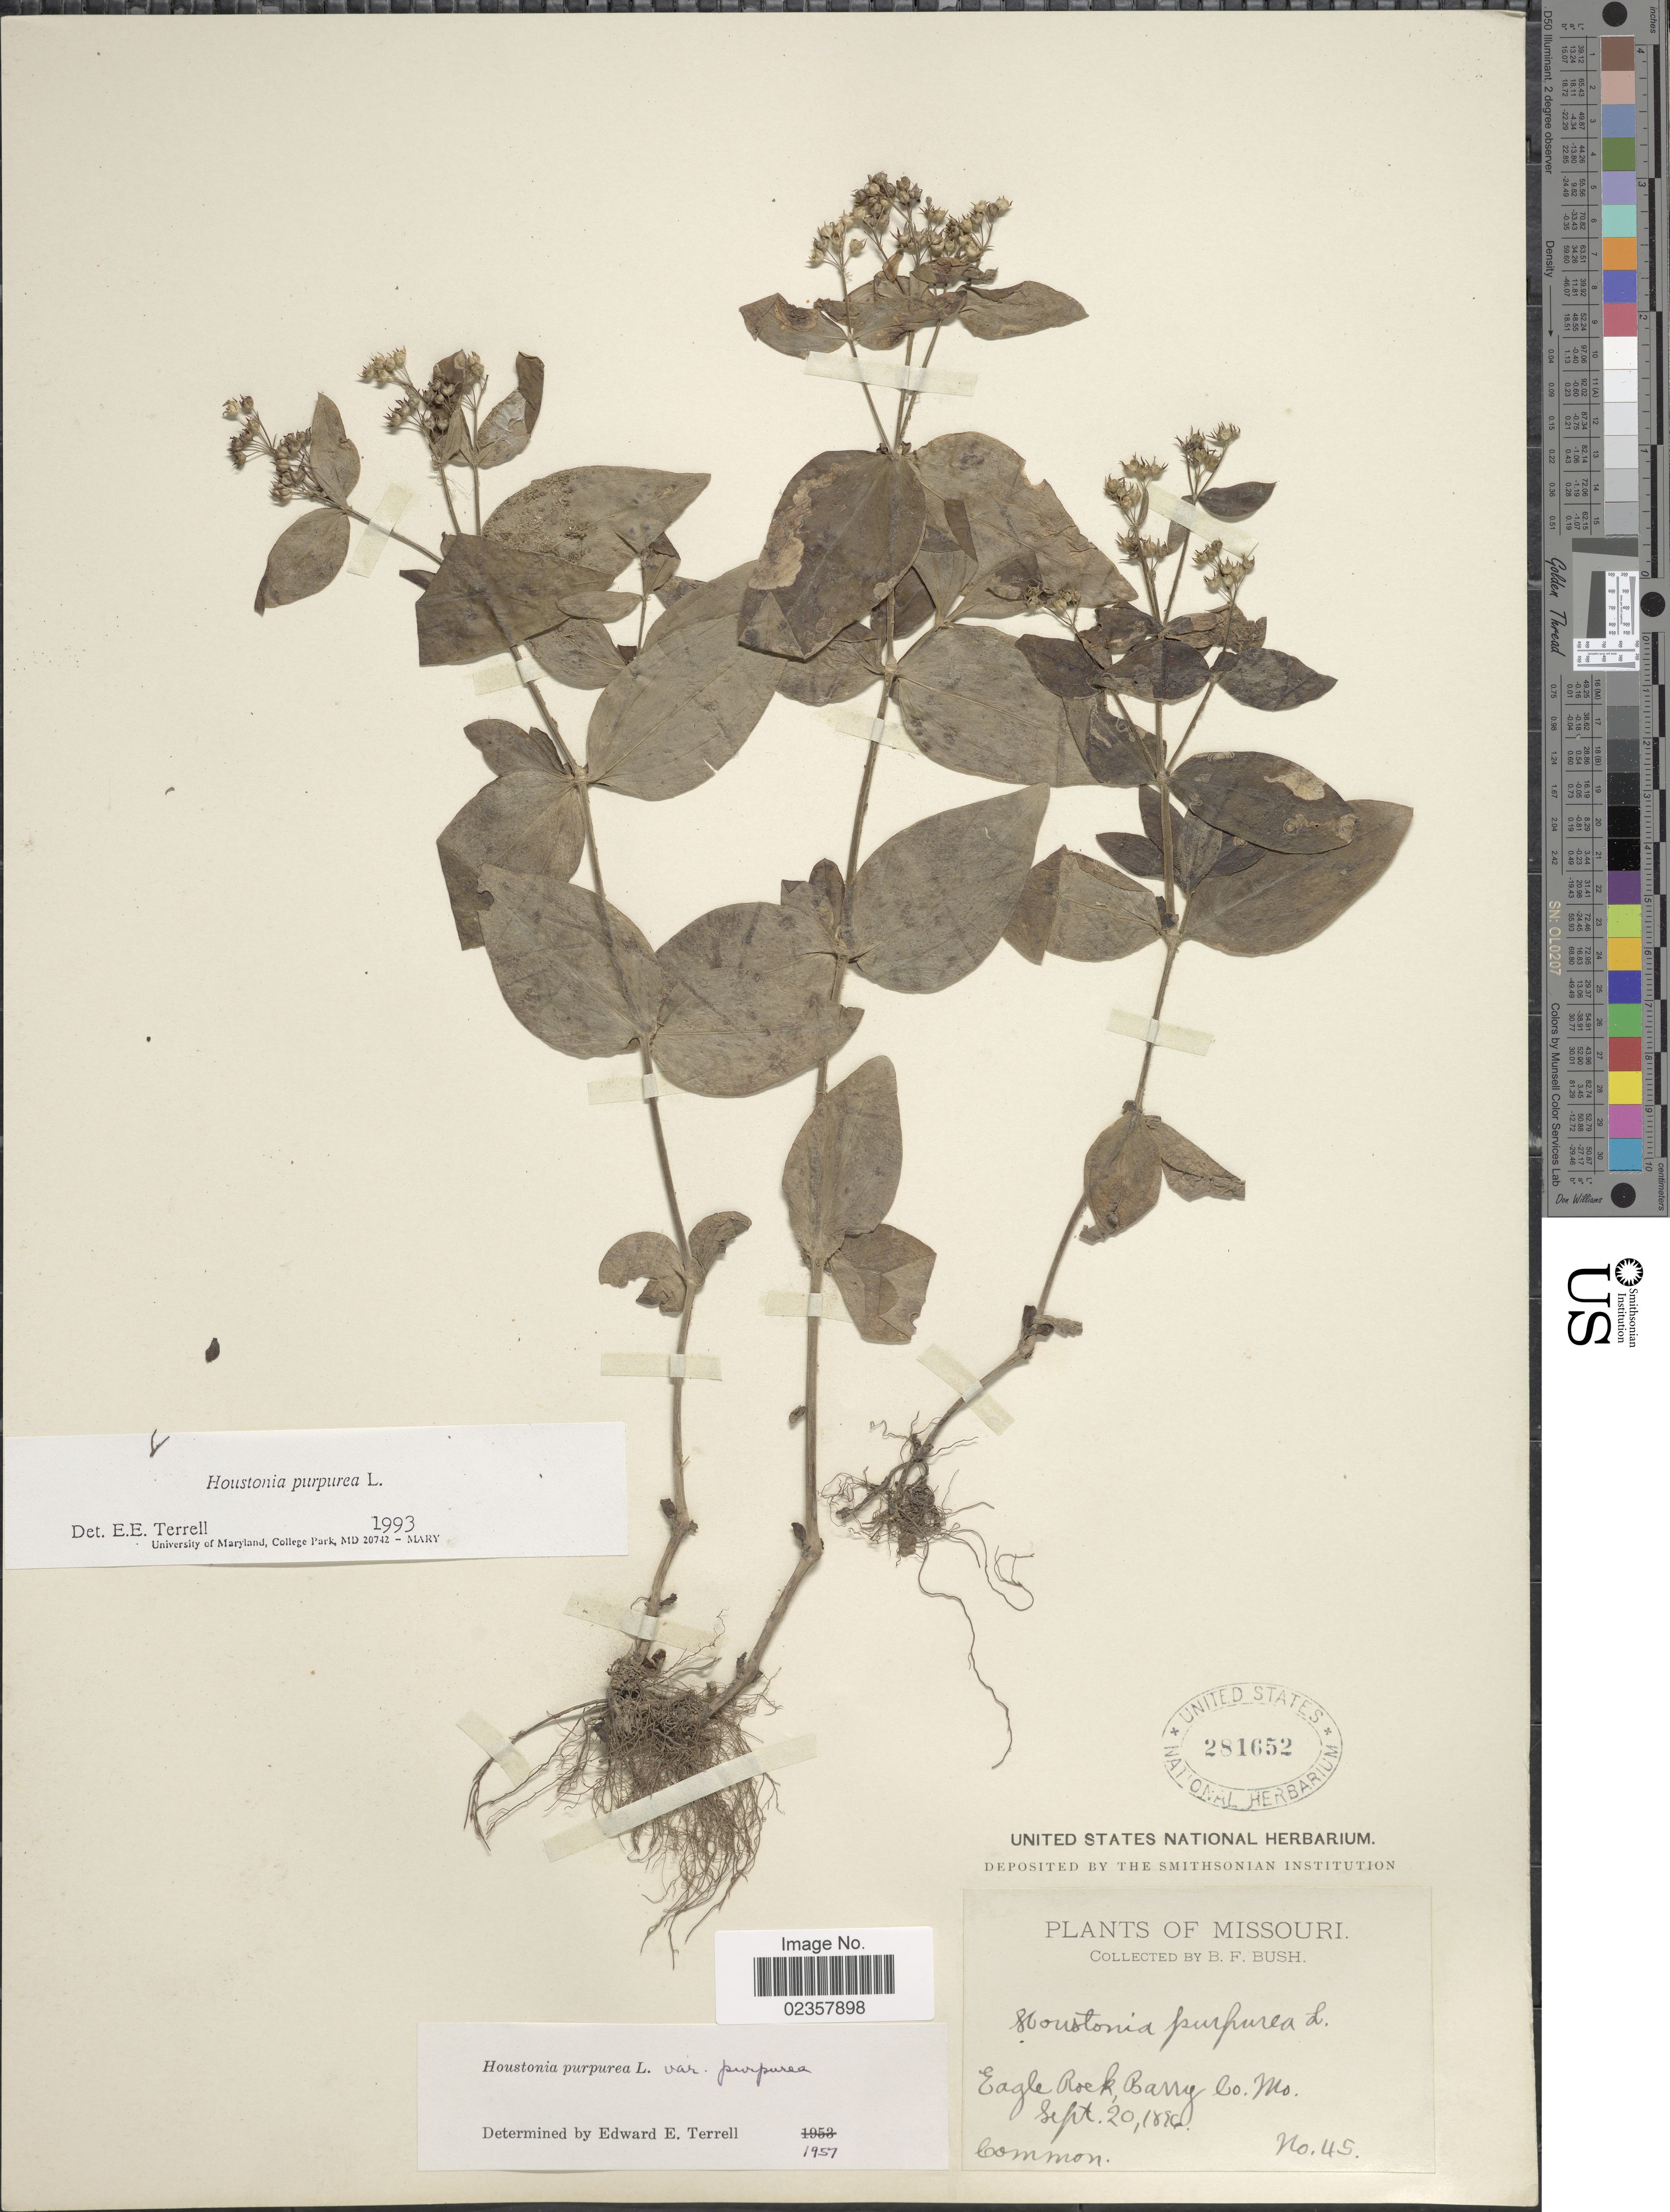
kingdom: Plantae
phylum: Tracheophyta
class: Magnoliopsida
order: Gentianales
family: Rubiaceae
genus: Houstonia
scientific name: Houstonia purpurea var. purpurea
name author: L.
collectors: B. F. Bush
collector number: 45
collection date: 1896-09-20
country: United States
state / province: Missouri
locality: Eagle Rock, Barry Co.,Mo.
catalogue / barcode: US 281652